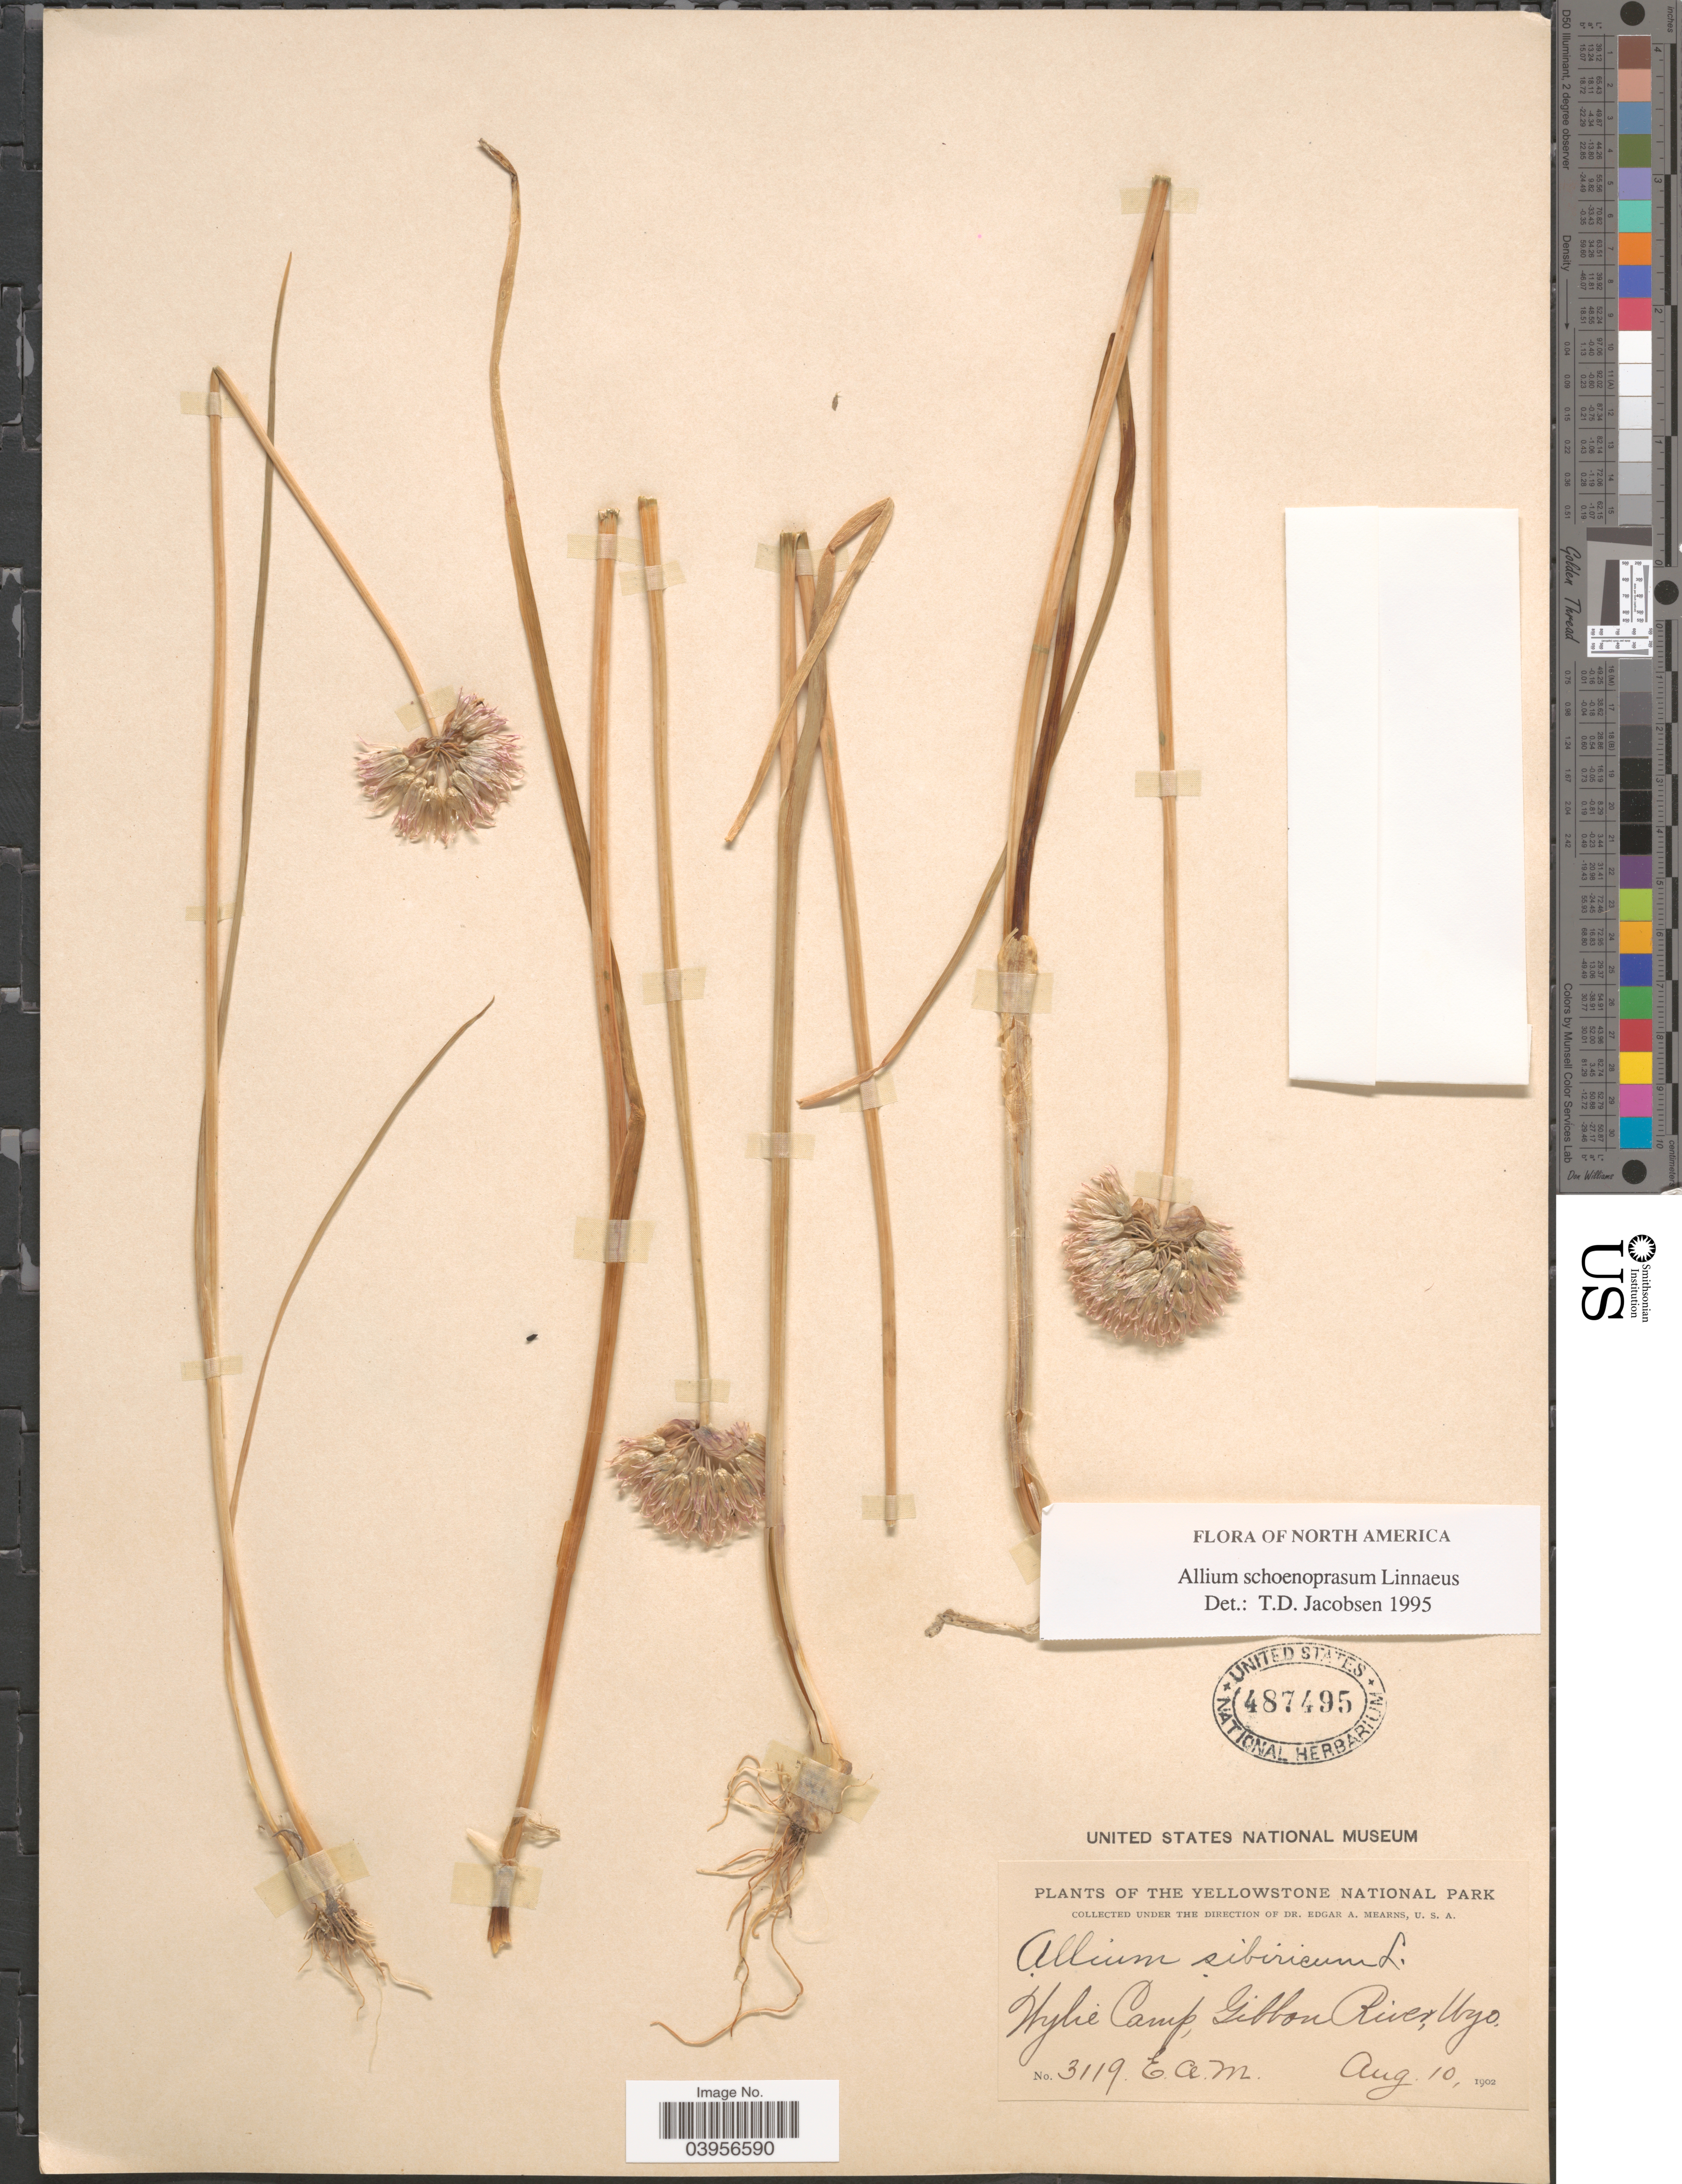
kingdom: Plantae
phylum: Tracheophyta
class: Liliopsida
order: Asparagales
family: Amaryllidaceae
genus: Allium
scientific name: Allium schoenoprasum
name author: L.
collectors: E. A. Mearns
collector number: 3119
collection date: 1902-08-10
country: United States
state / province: Wyoming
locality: The Yellowstone National Park. Wylie Camp, Gibbon River.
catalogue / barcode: US 487495